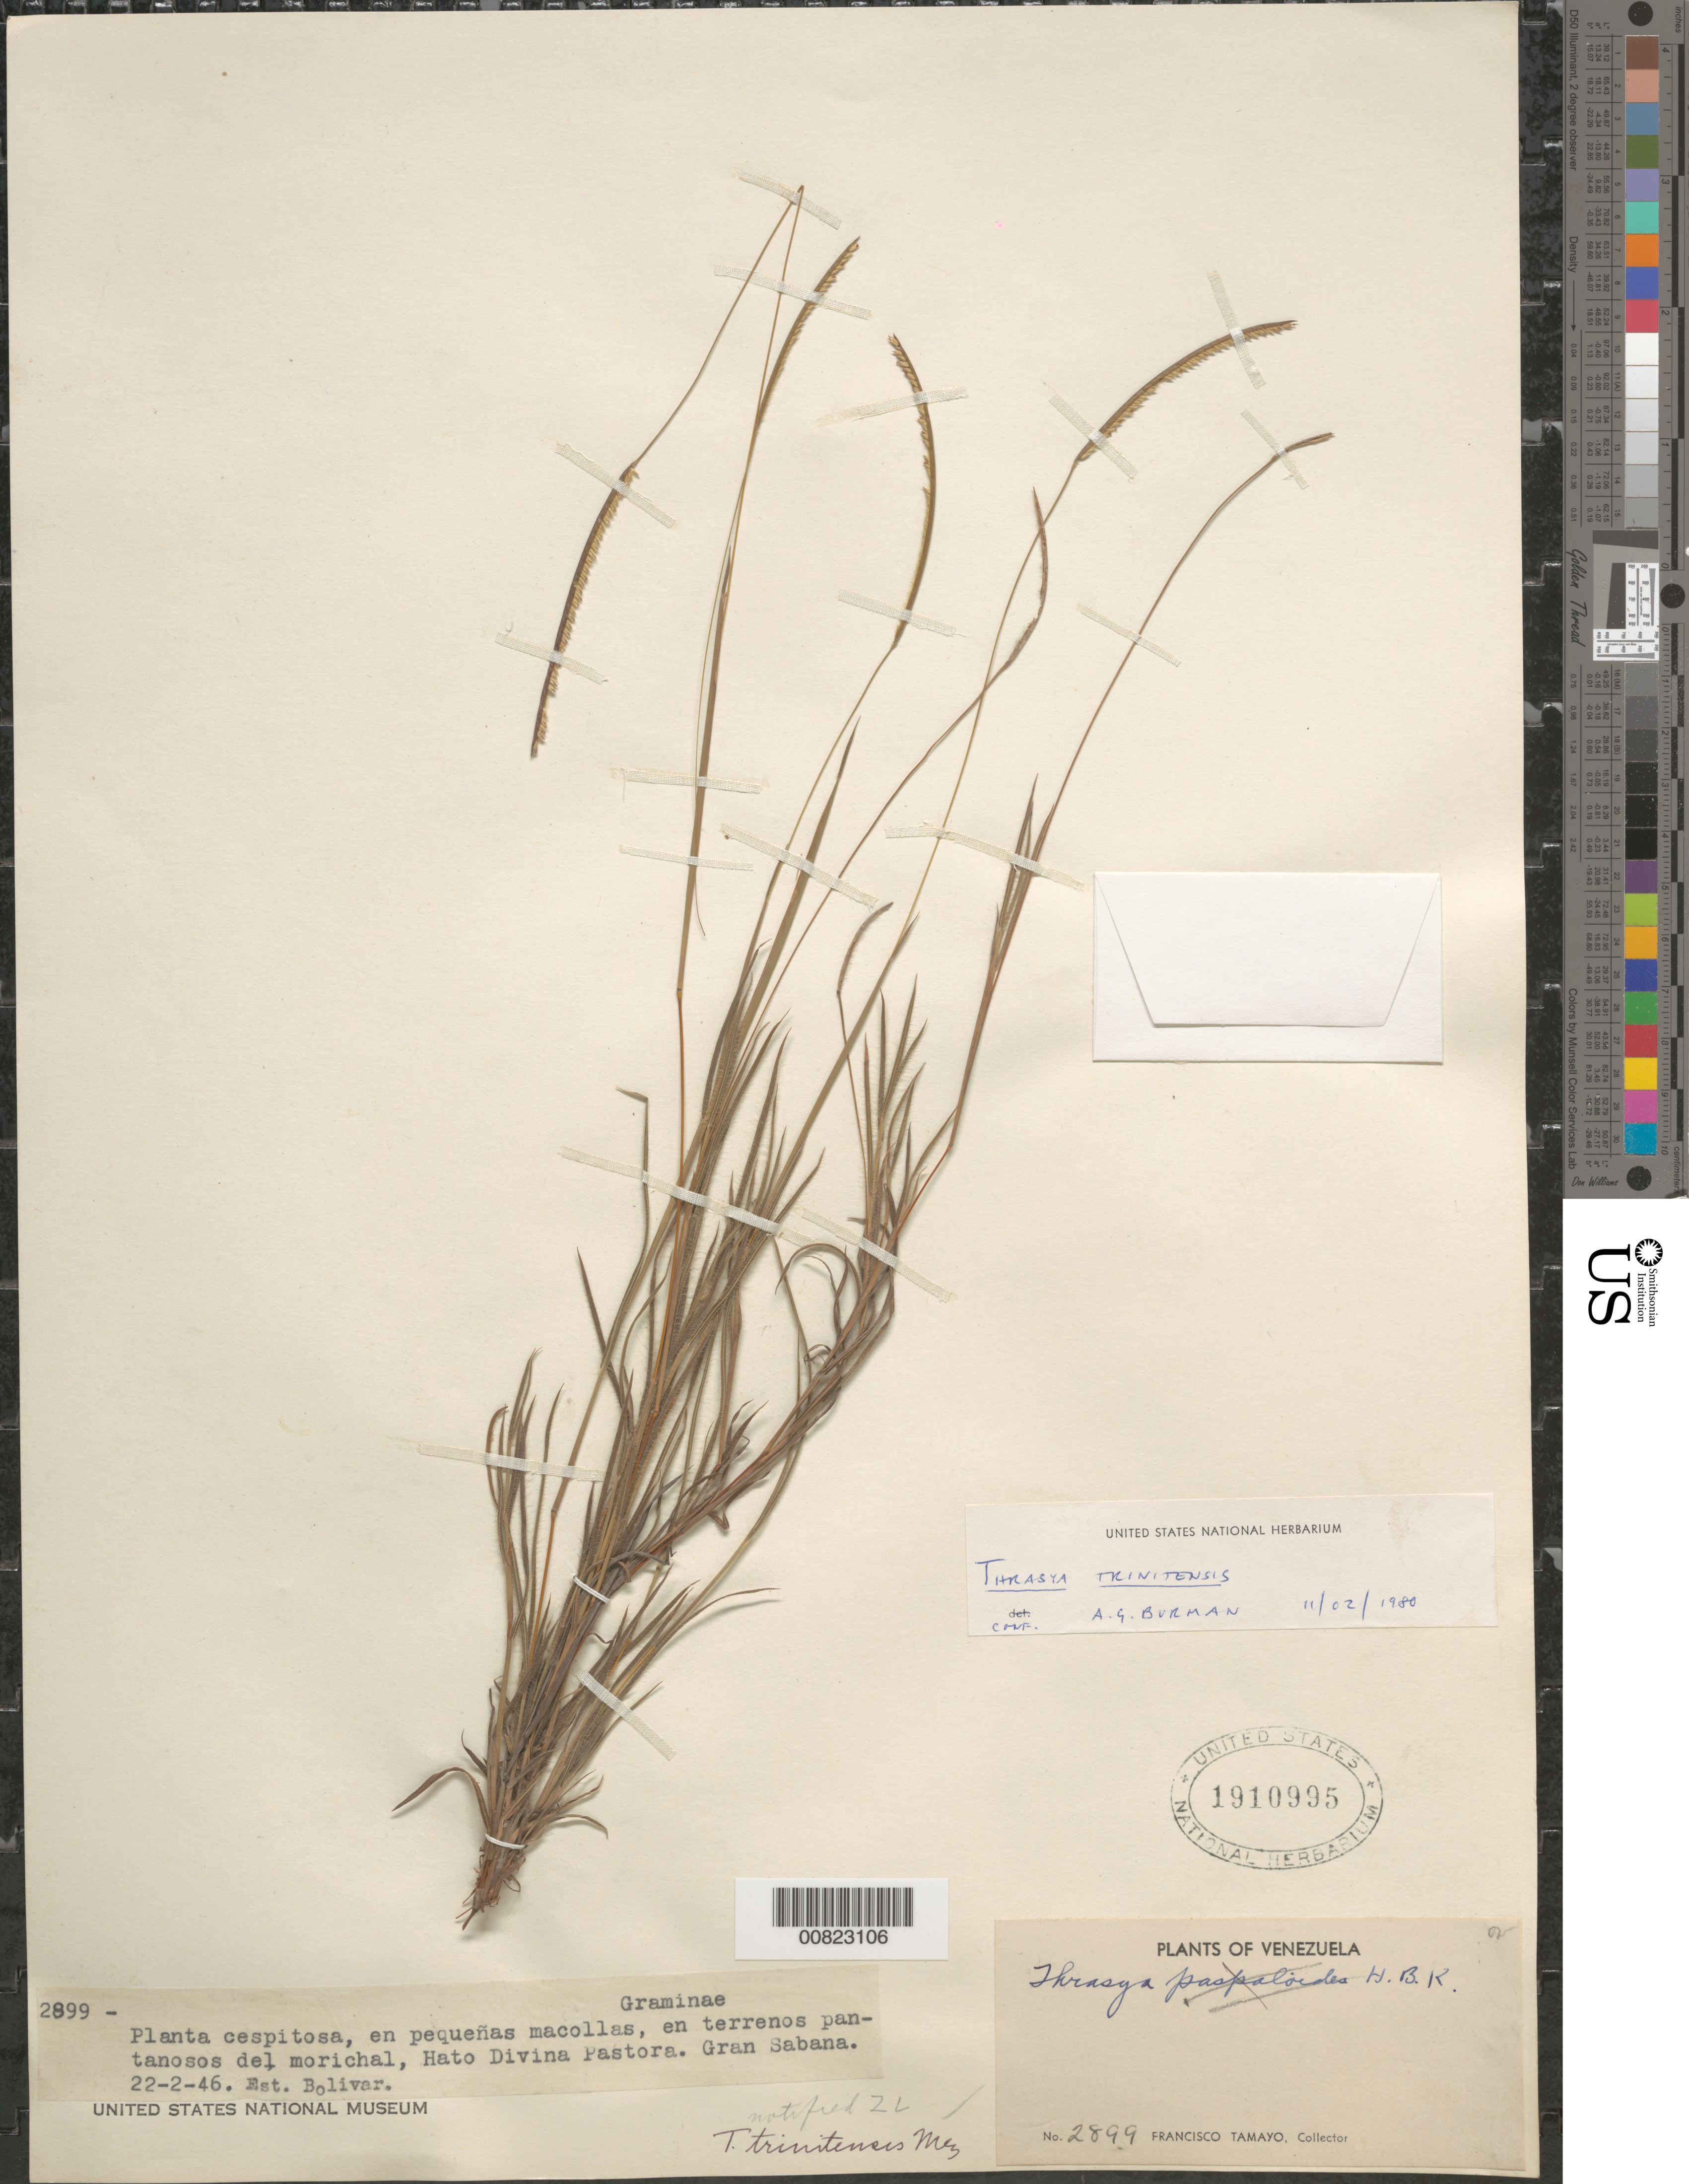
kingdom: Plantae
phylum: Tracheophyta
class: Liliopsida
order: Poales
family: Poaceae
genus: Thrasya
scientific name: Thrasya trinitensis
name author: Mez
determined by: Burman, A. G.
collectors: F. Tamayo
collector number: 2899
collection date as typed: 22-Feb-46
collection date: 1946-02-22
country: Venezuela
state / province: Bolívar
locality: Gran Sabana, Hato Divina Pastora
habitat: Terrenos pantanosos del morichal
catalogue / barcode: US 1910995